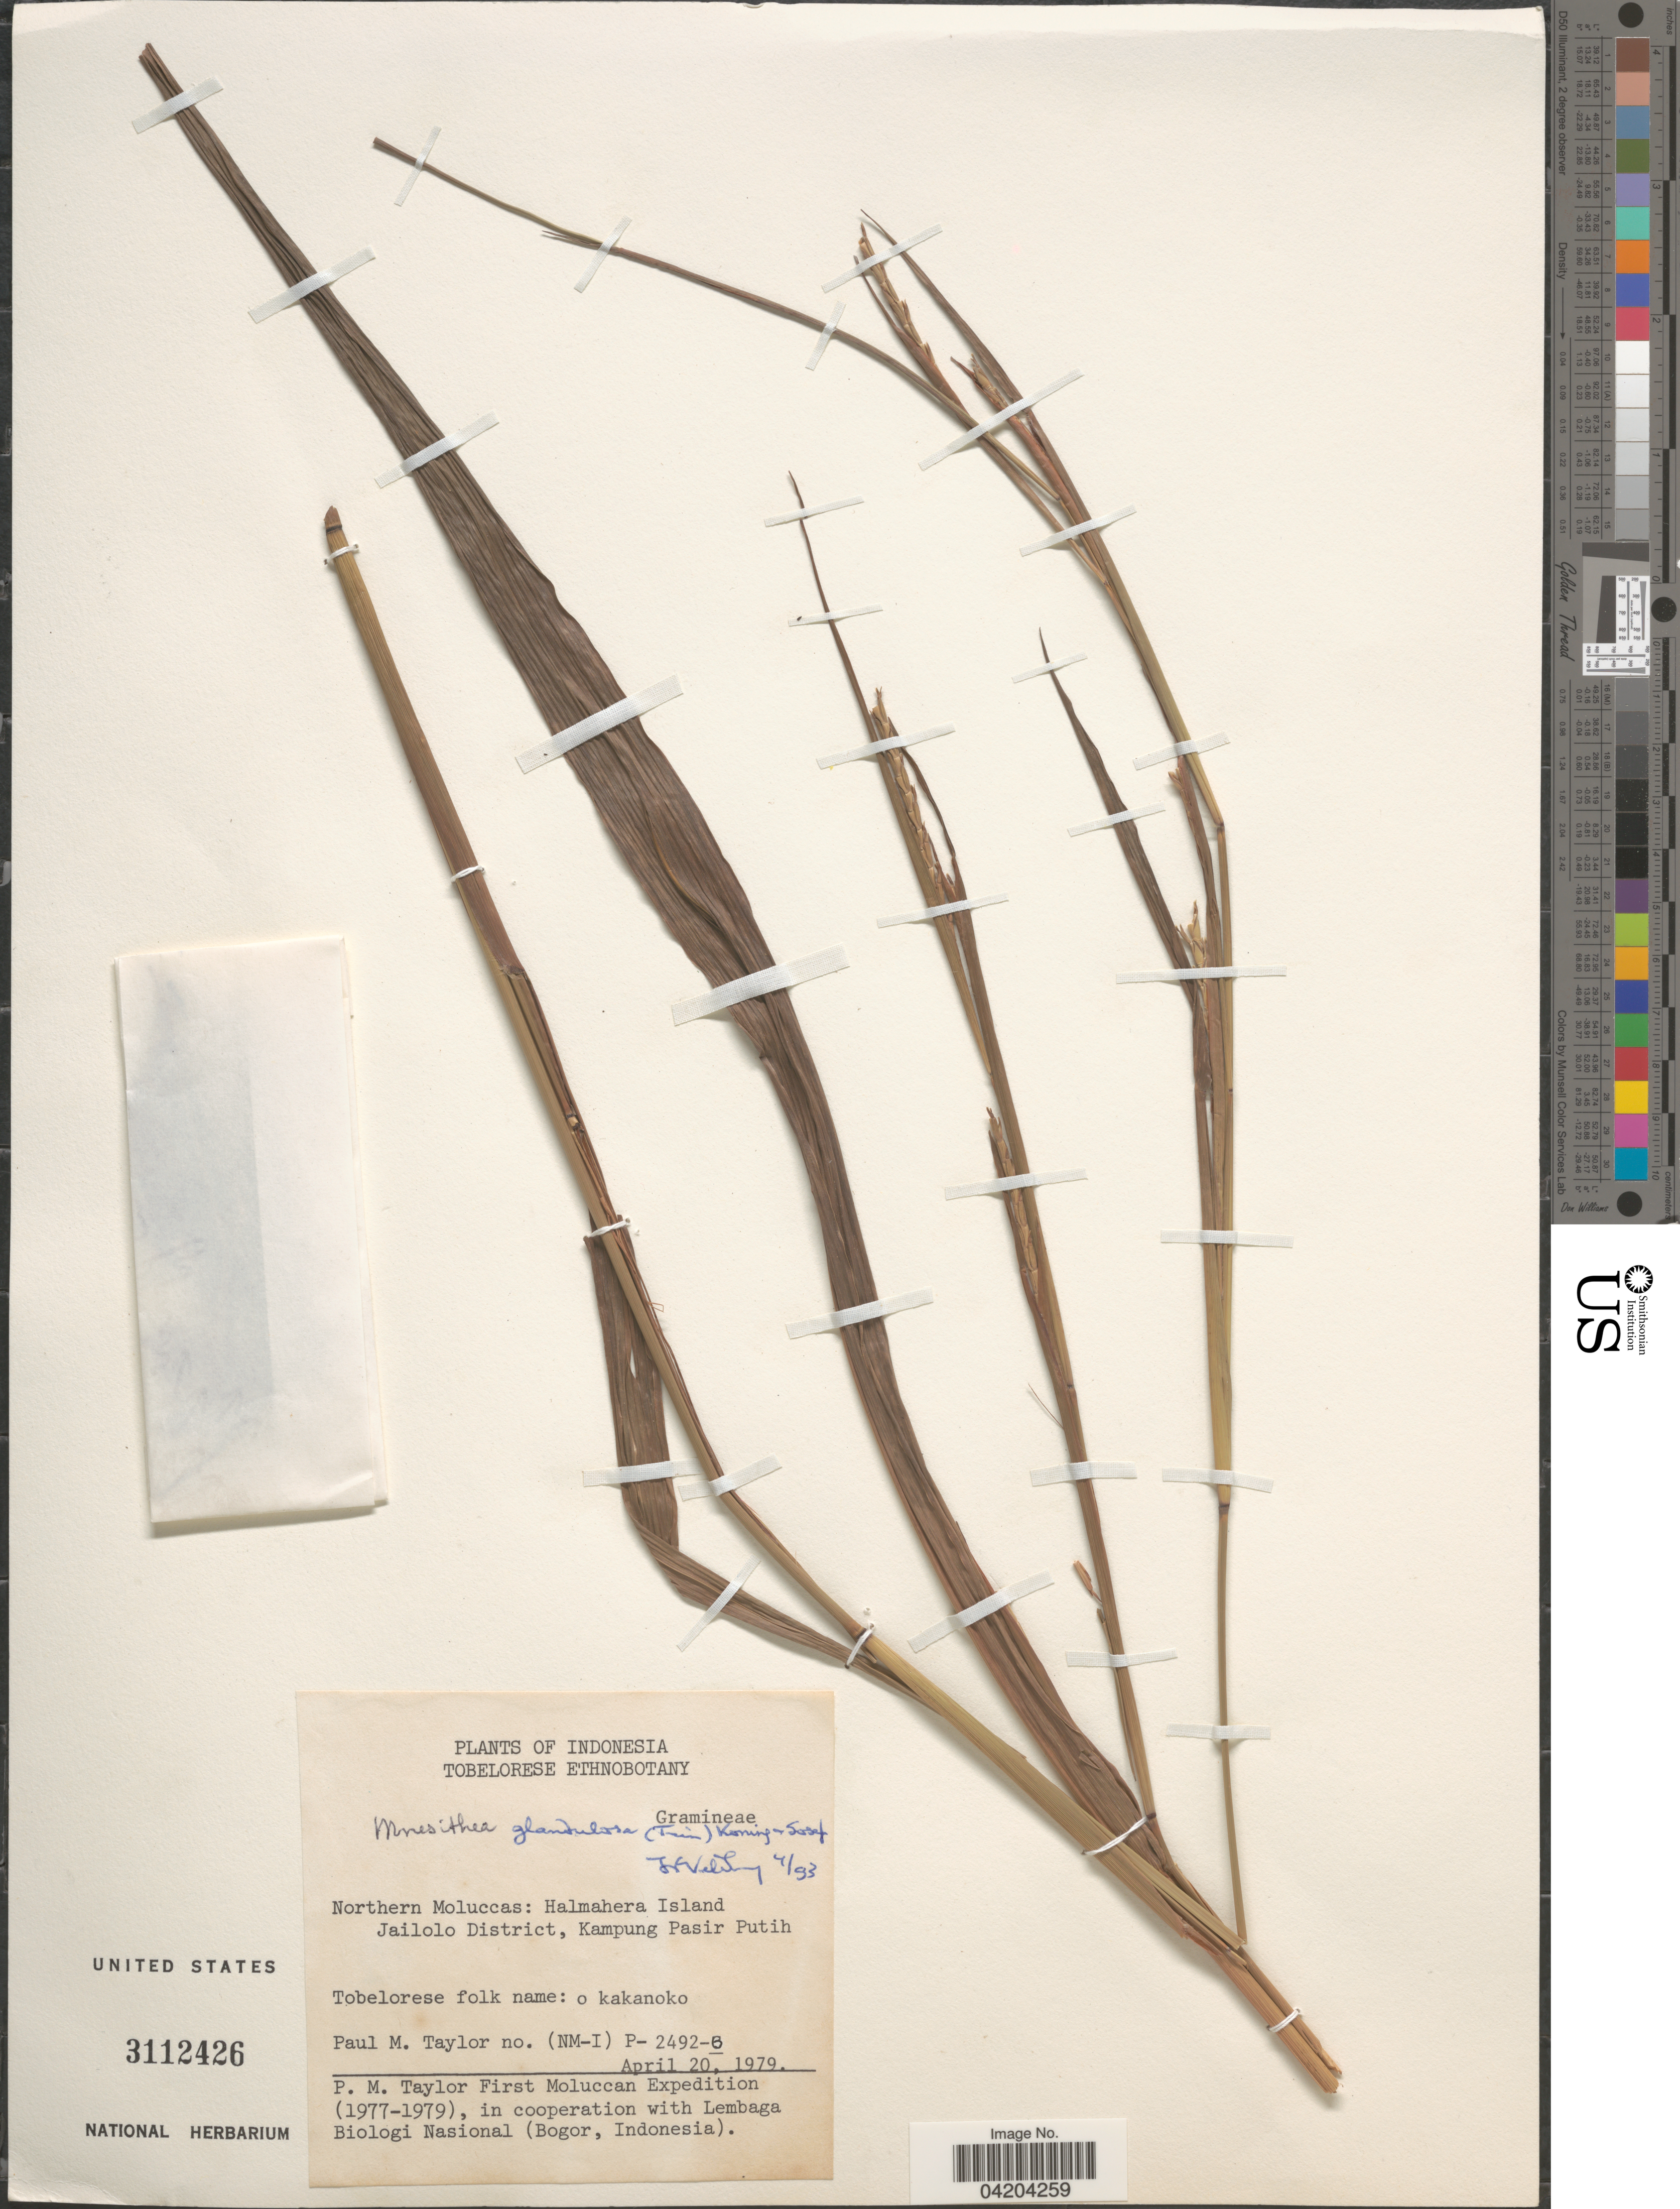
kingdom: Plantae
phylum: Tracheophyta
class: Liliopsida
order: Poales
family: Poaceae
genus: Mnesithea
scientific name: Mnesithea glandulosa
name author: (Trin.) de Koning & Sosef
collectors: P. M. Taylor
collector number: (NM-I) P-2492-B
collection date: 1979-04-20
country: Indonesia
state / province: Maluku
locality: Northern Moluccas: Halmahera Island. Jailolo District, Kampung Pasir Putih. First Moluccan Expedition (1977-1979) [unsure placement].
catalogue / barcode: US 3112426